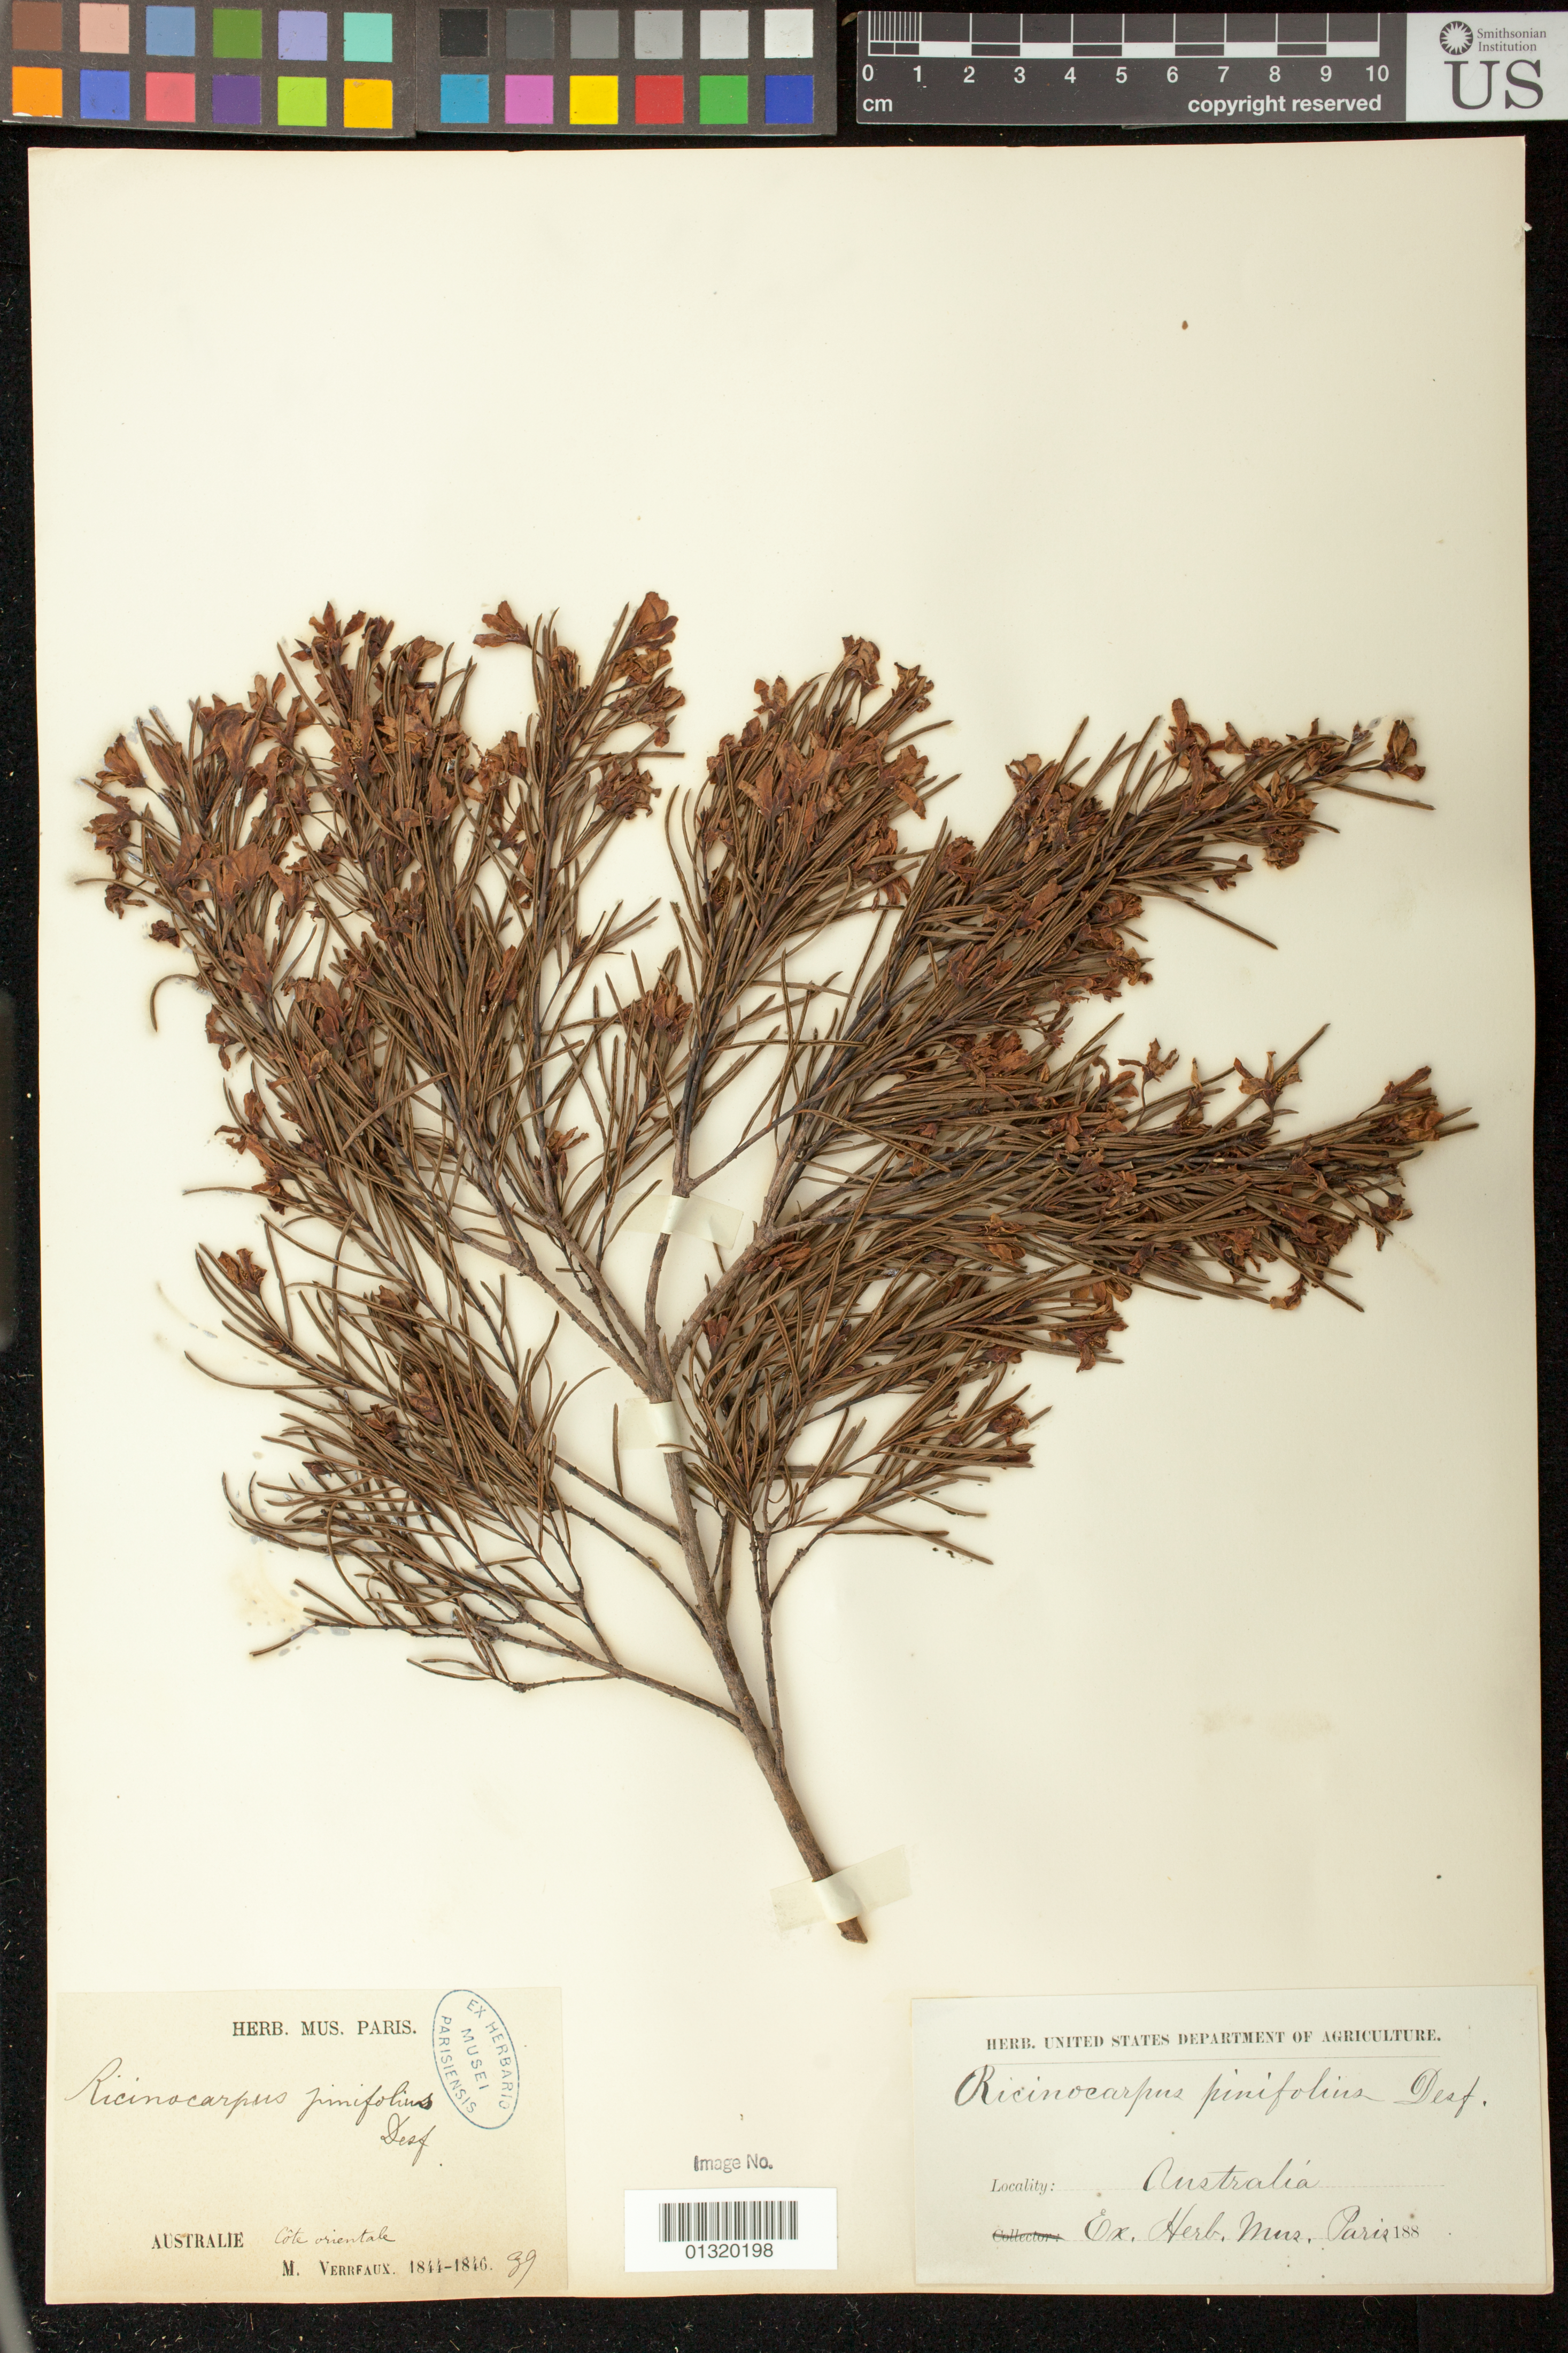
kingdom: Plantae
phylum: Tracheophyta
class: Magnoliopsida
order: Malpighiales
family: Euphorbiaceae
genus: Ricinocarpos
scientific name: Ricinocarpos pinifolius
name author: Desf.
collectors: M. Verrfaux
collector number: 89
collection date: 1844/1846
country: Australia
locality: Cote orientale